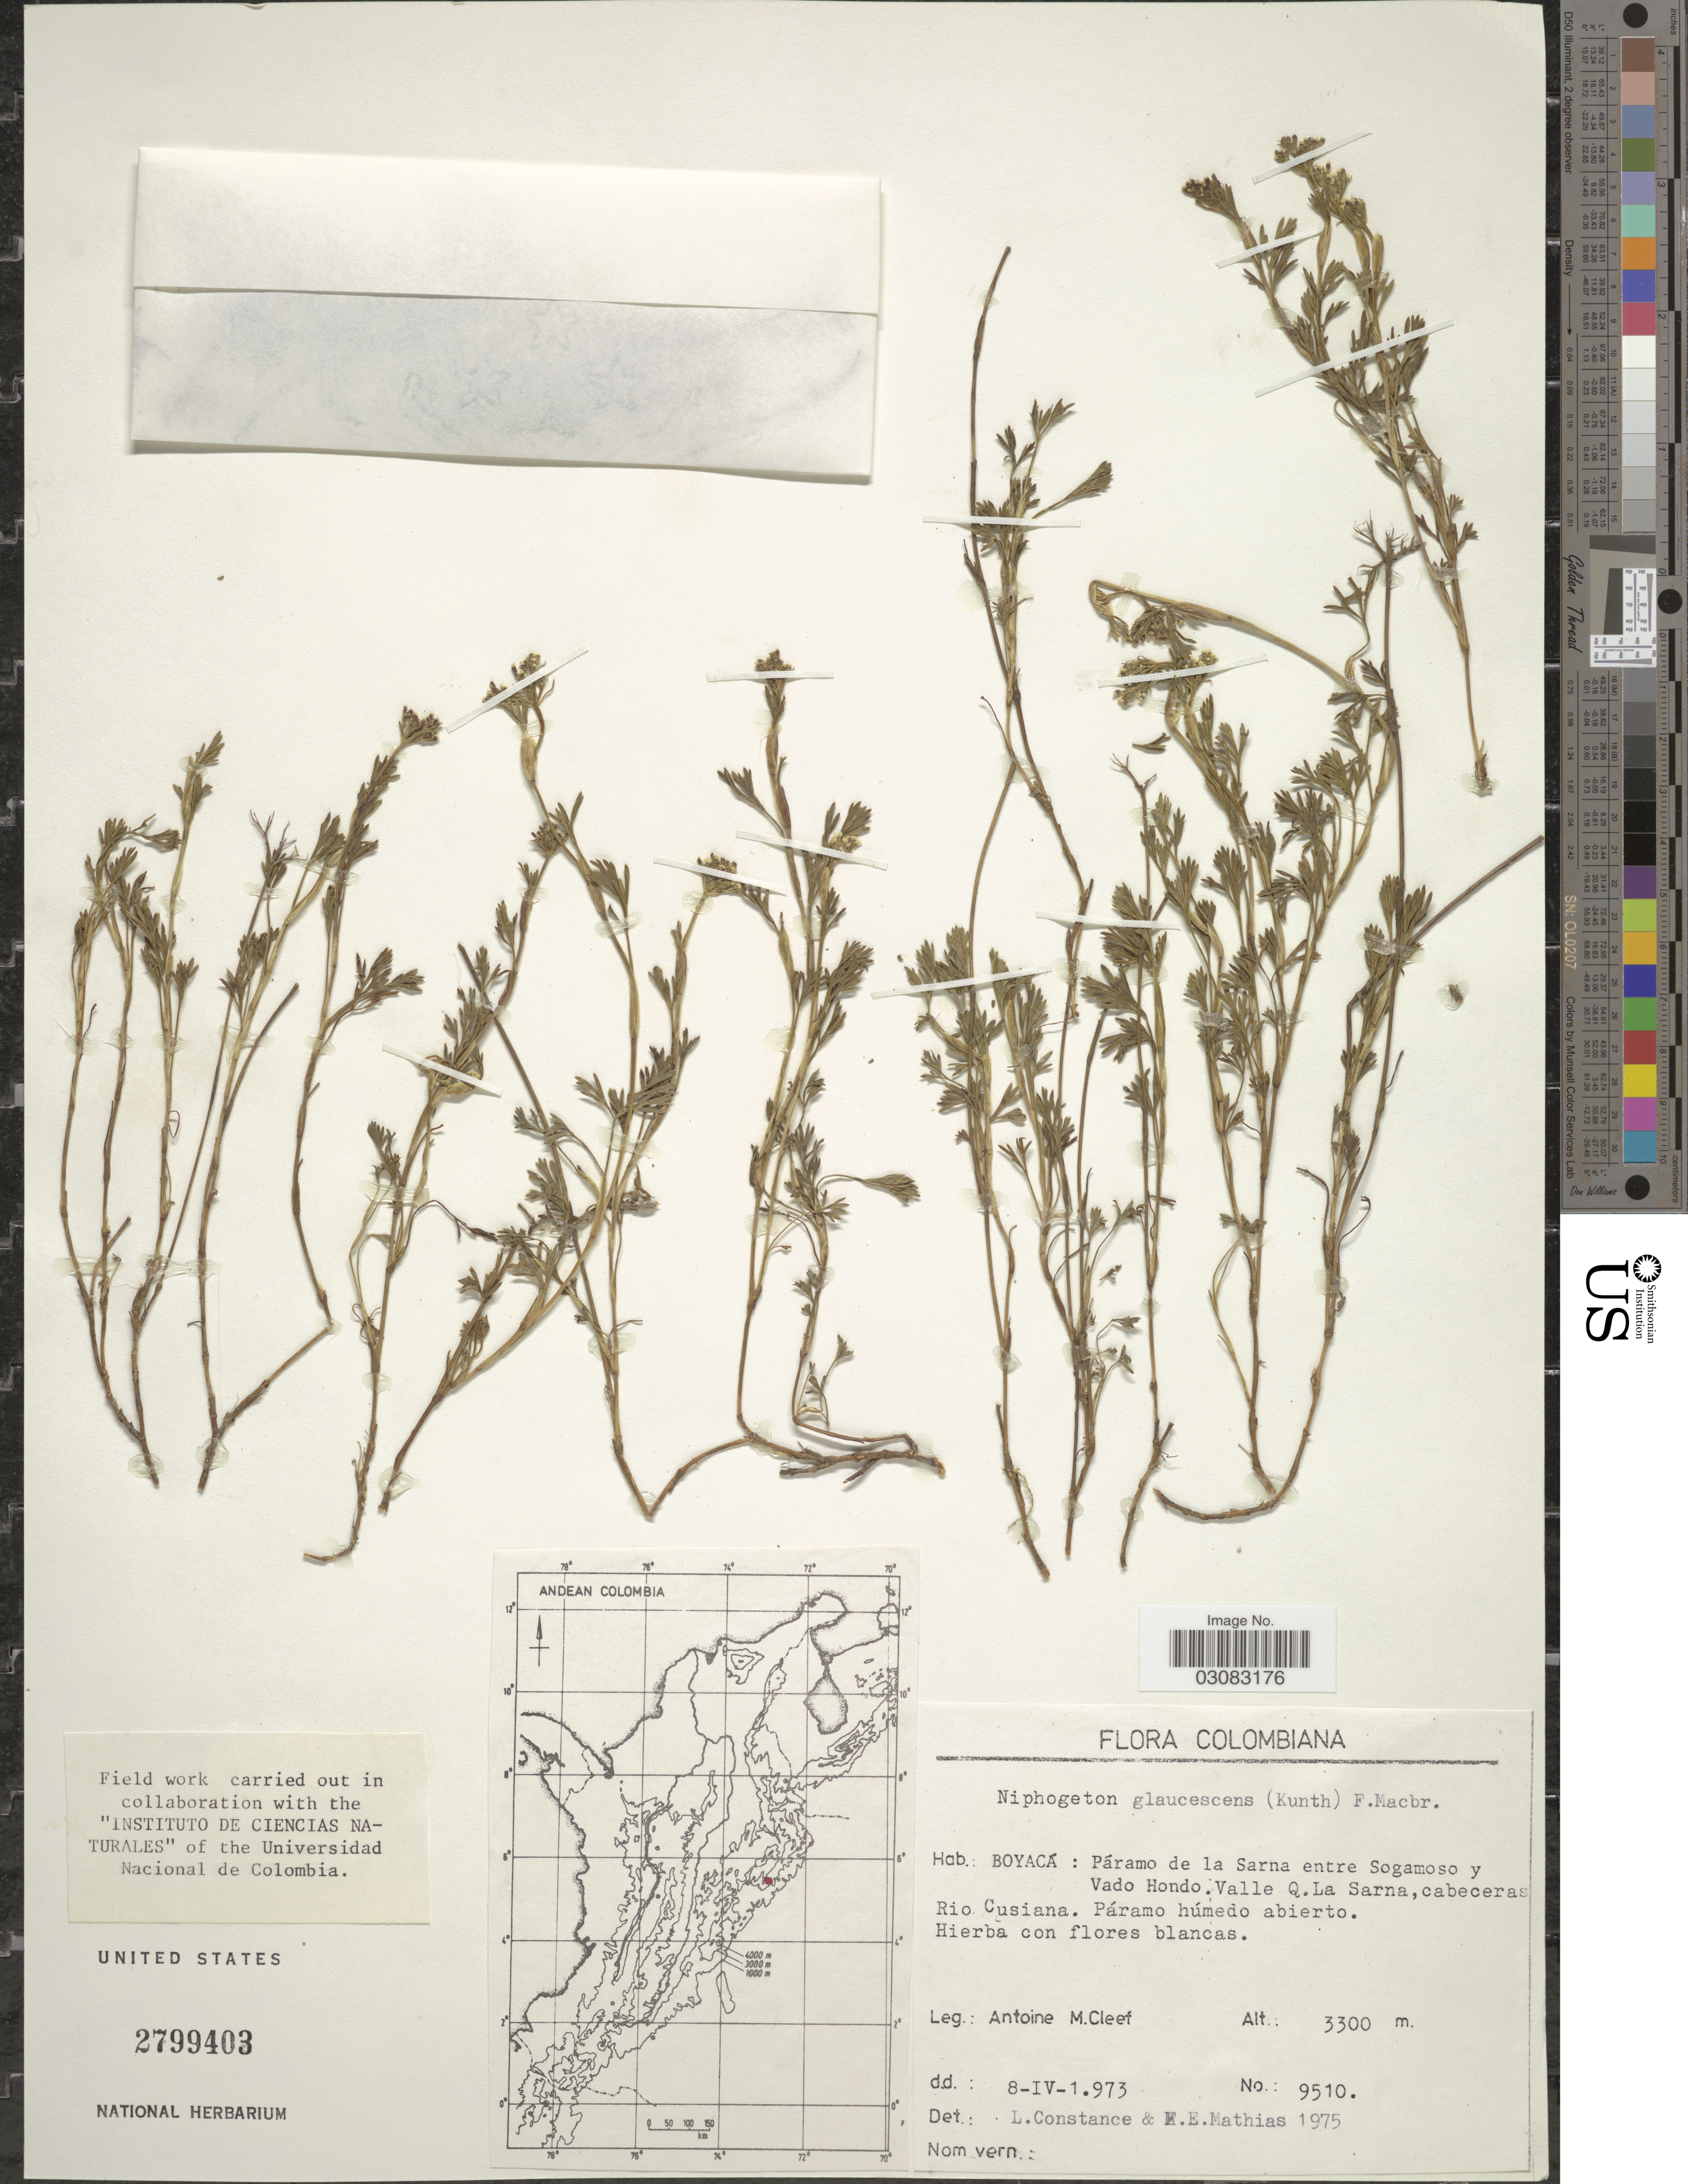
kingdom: Plantae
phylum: Tracheophyta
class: Magnoliopsida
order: Apiales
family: Apiaceae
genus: Niphogeton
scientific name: Niphogeton glaucescens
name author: (Kunth) J.F. Macbr.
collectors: A. M. Cleef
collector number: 9510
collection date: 1973-04-08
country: Colombia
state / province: Boyacá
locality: Páramo de la Sarna entre Sogamoso y Vado Hondo. Valle Q. La Sarna, cabeceras Rio Cusiana.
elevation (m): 3300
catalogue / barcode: US 2799403